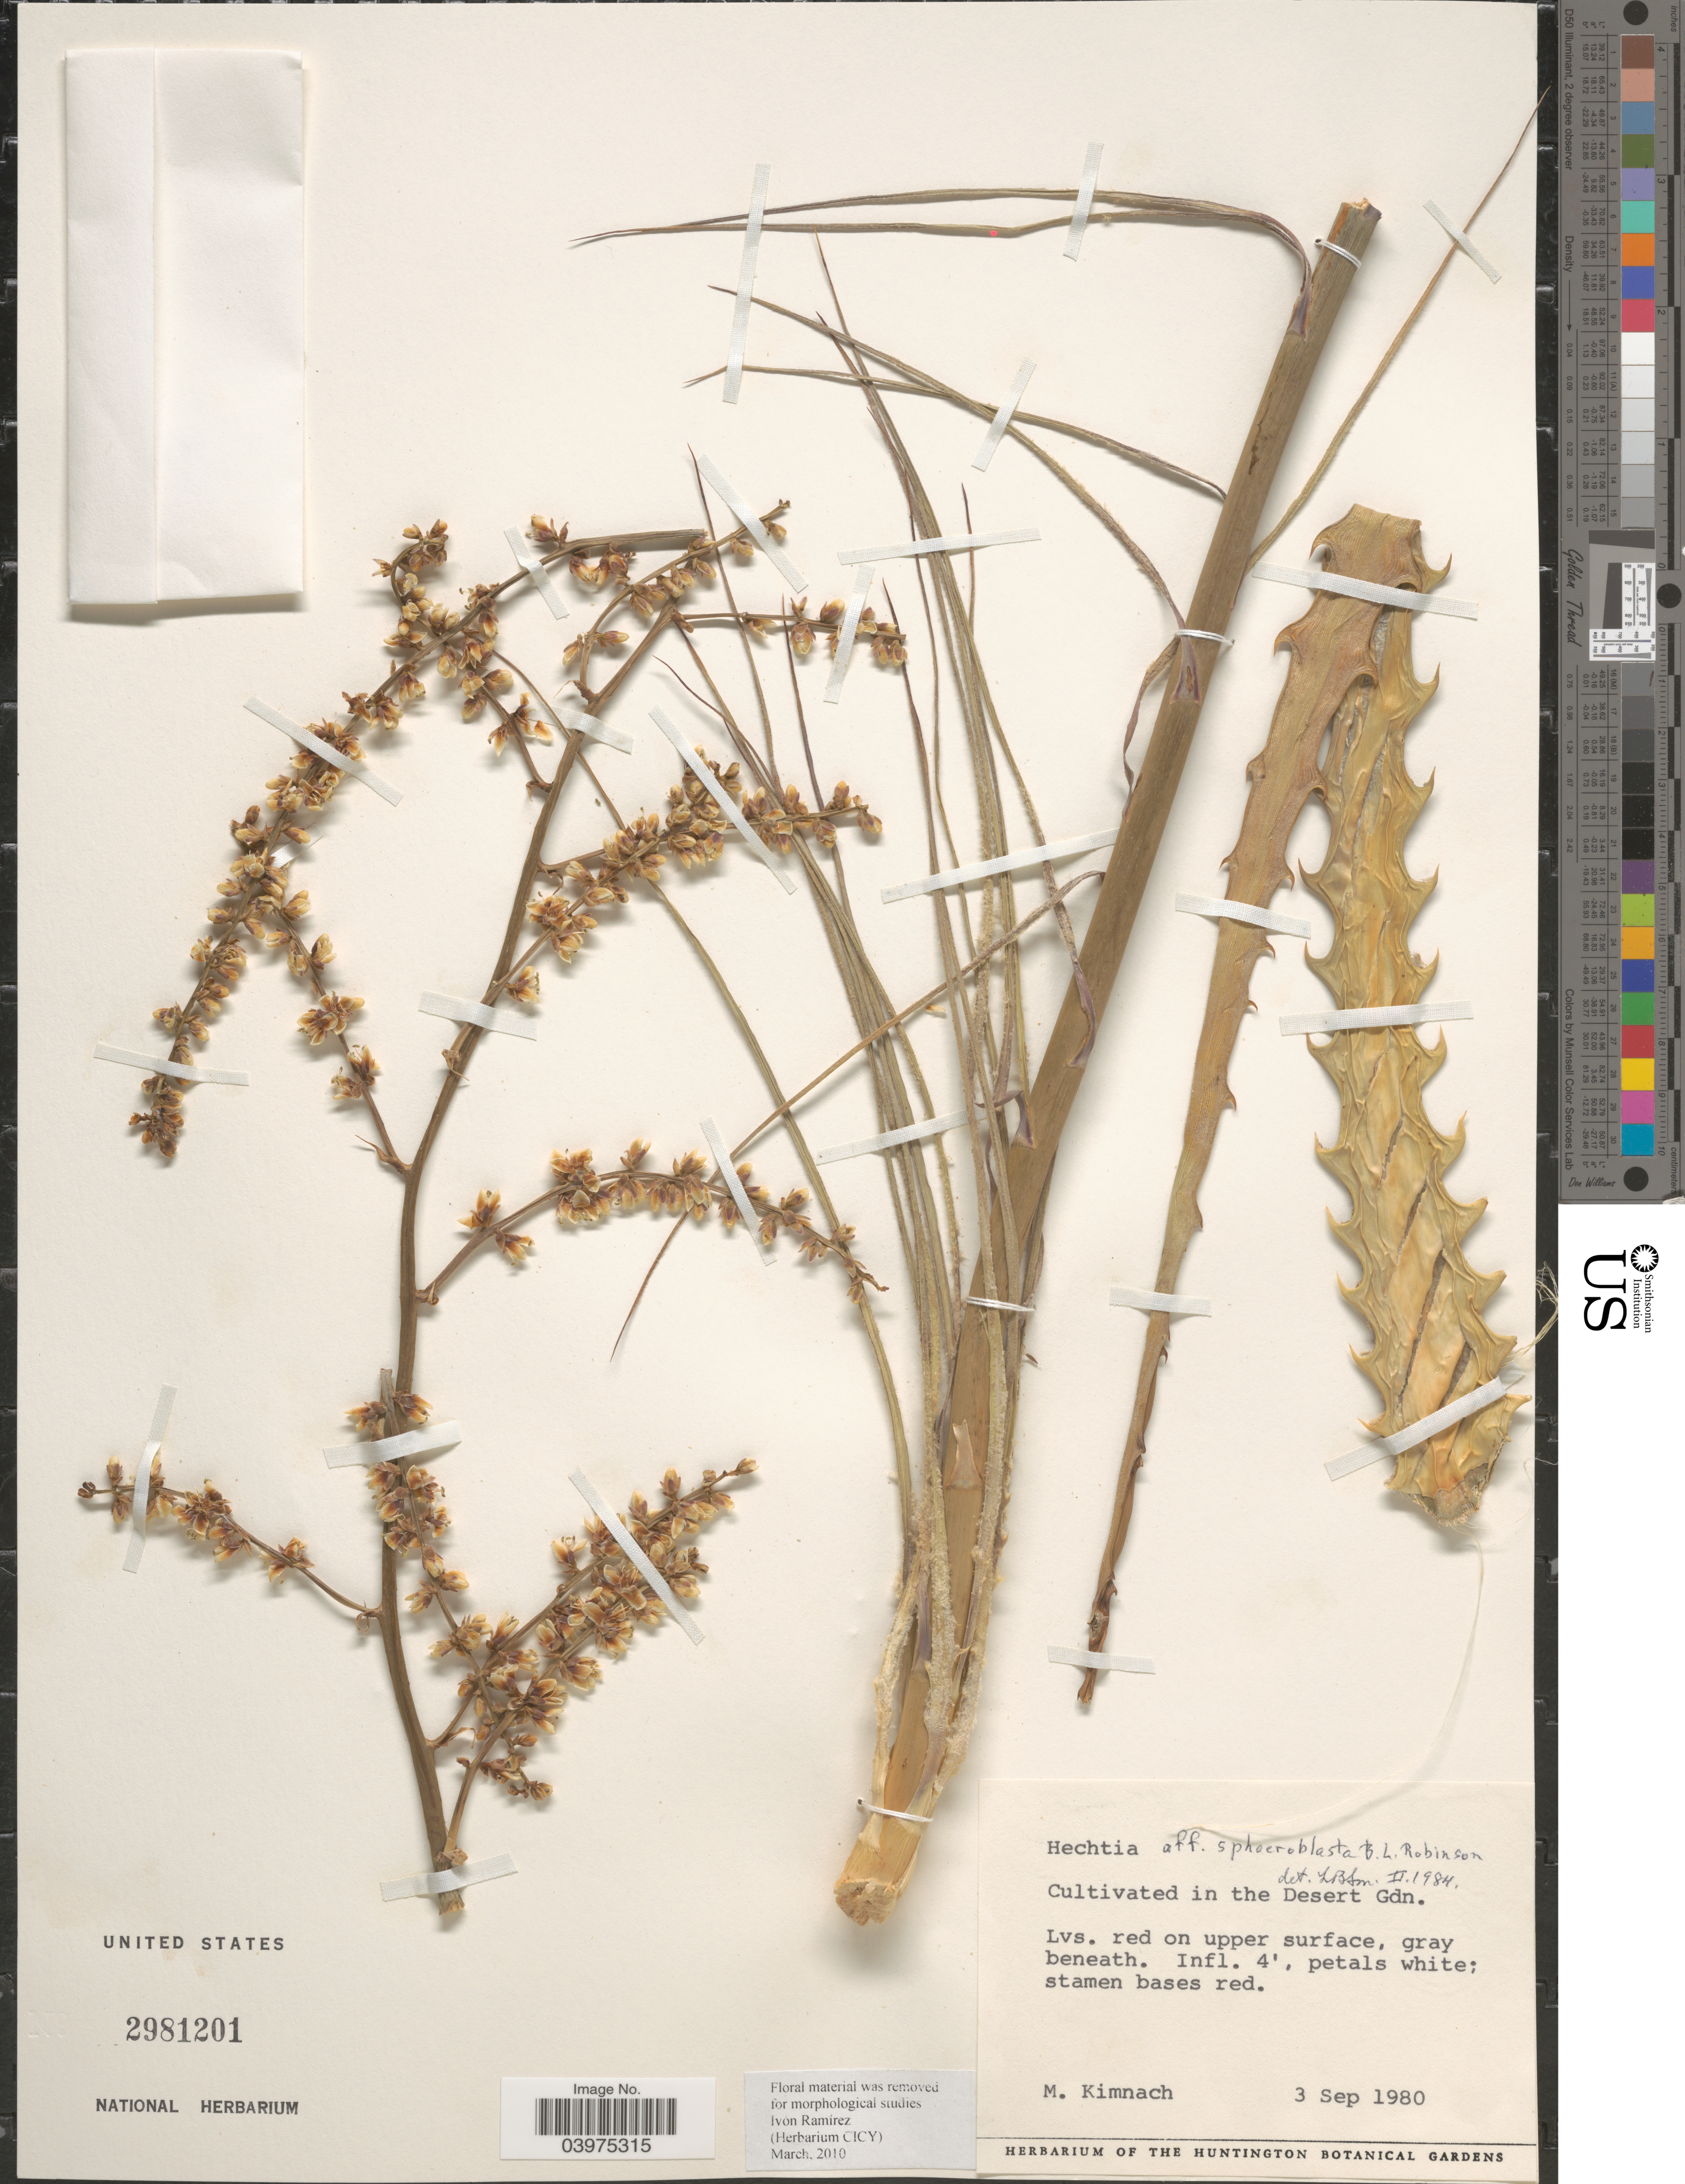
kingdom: Plantae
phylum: Tracheophyta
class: Liliopsida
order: Poales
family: Bromeliaceae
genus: Hechtia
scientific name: Hechtia sphaeroblasta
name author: B.L. Rob.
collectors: M. W. Kimnach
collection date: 1980-09-03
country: United States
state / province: California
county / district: Los Angeles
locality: Cultivated in the Desert Gdn. The Huntington Botanical Gardens.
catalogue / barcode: US 2981201